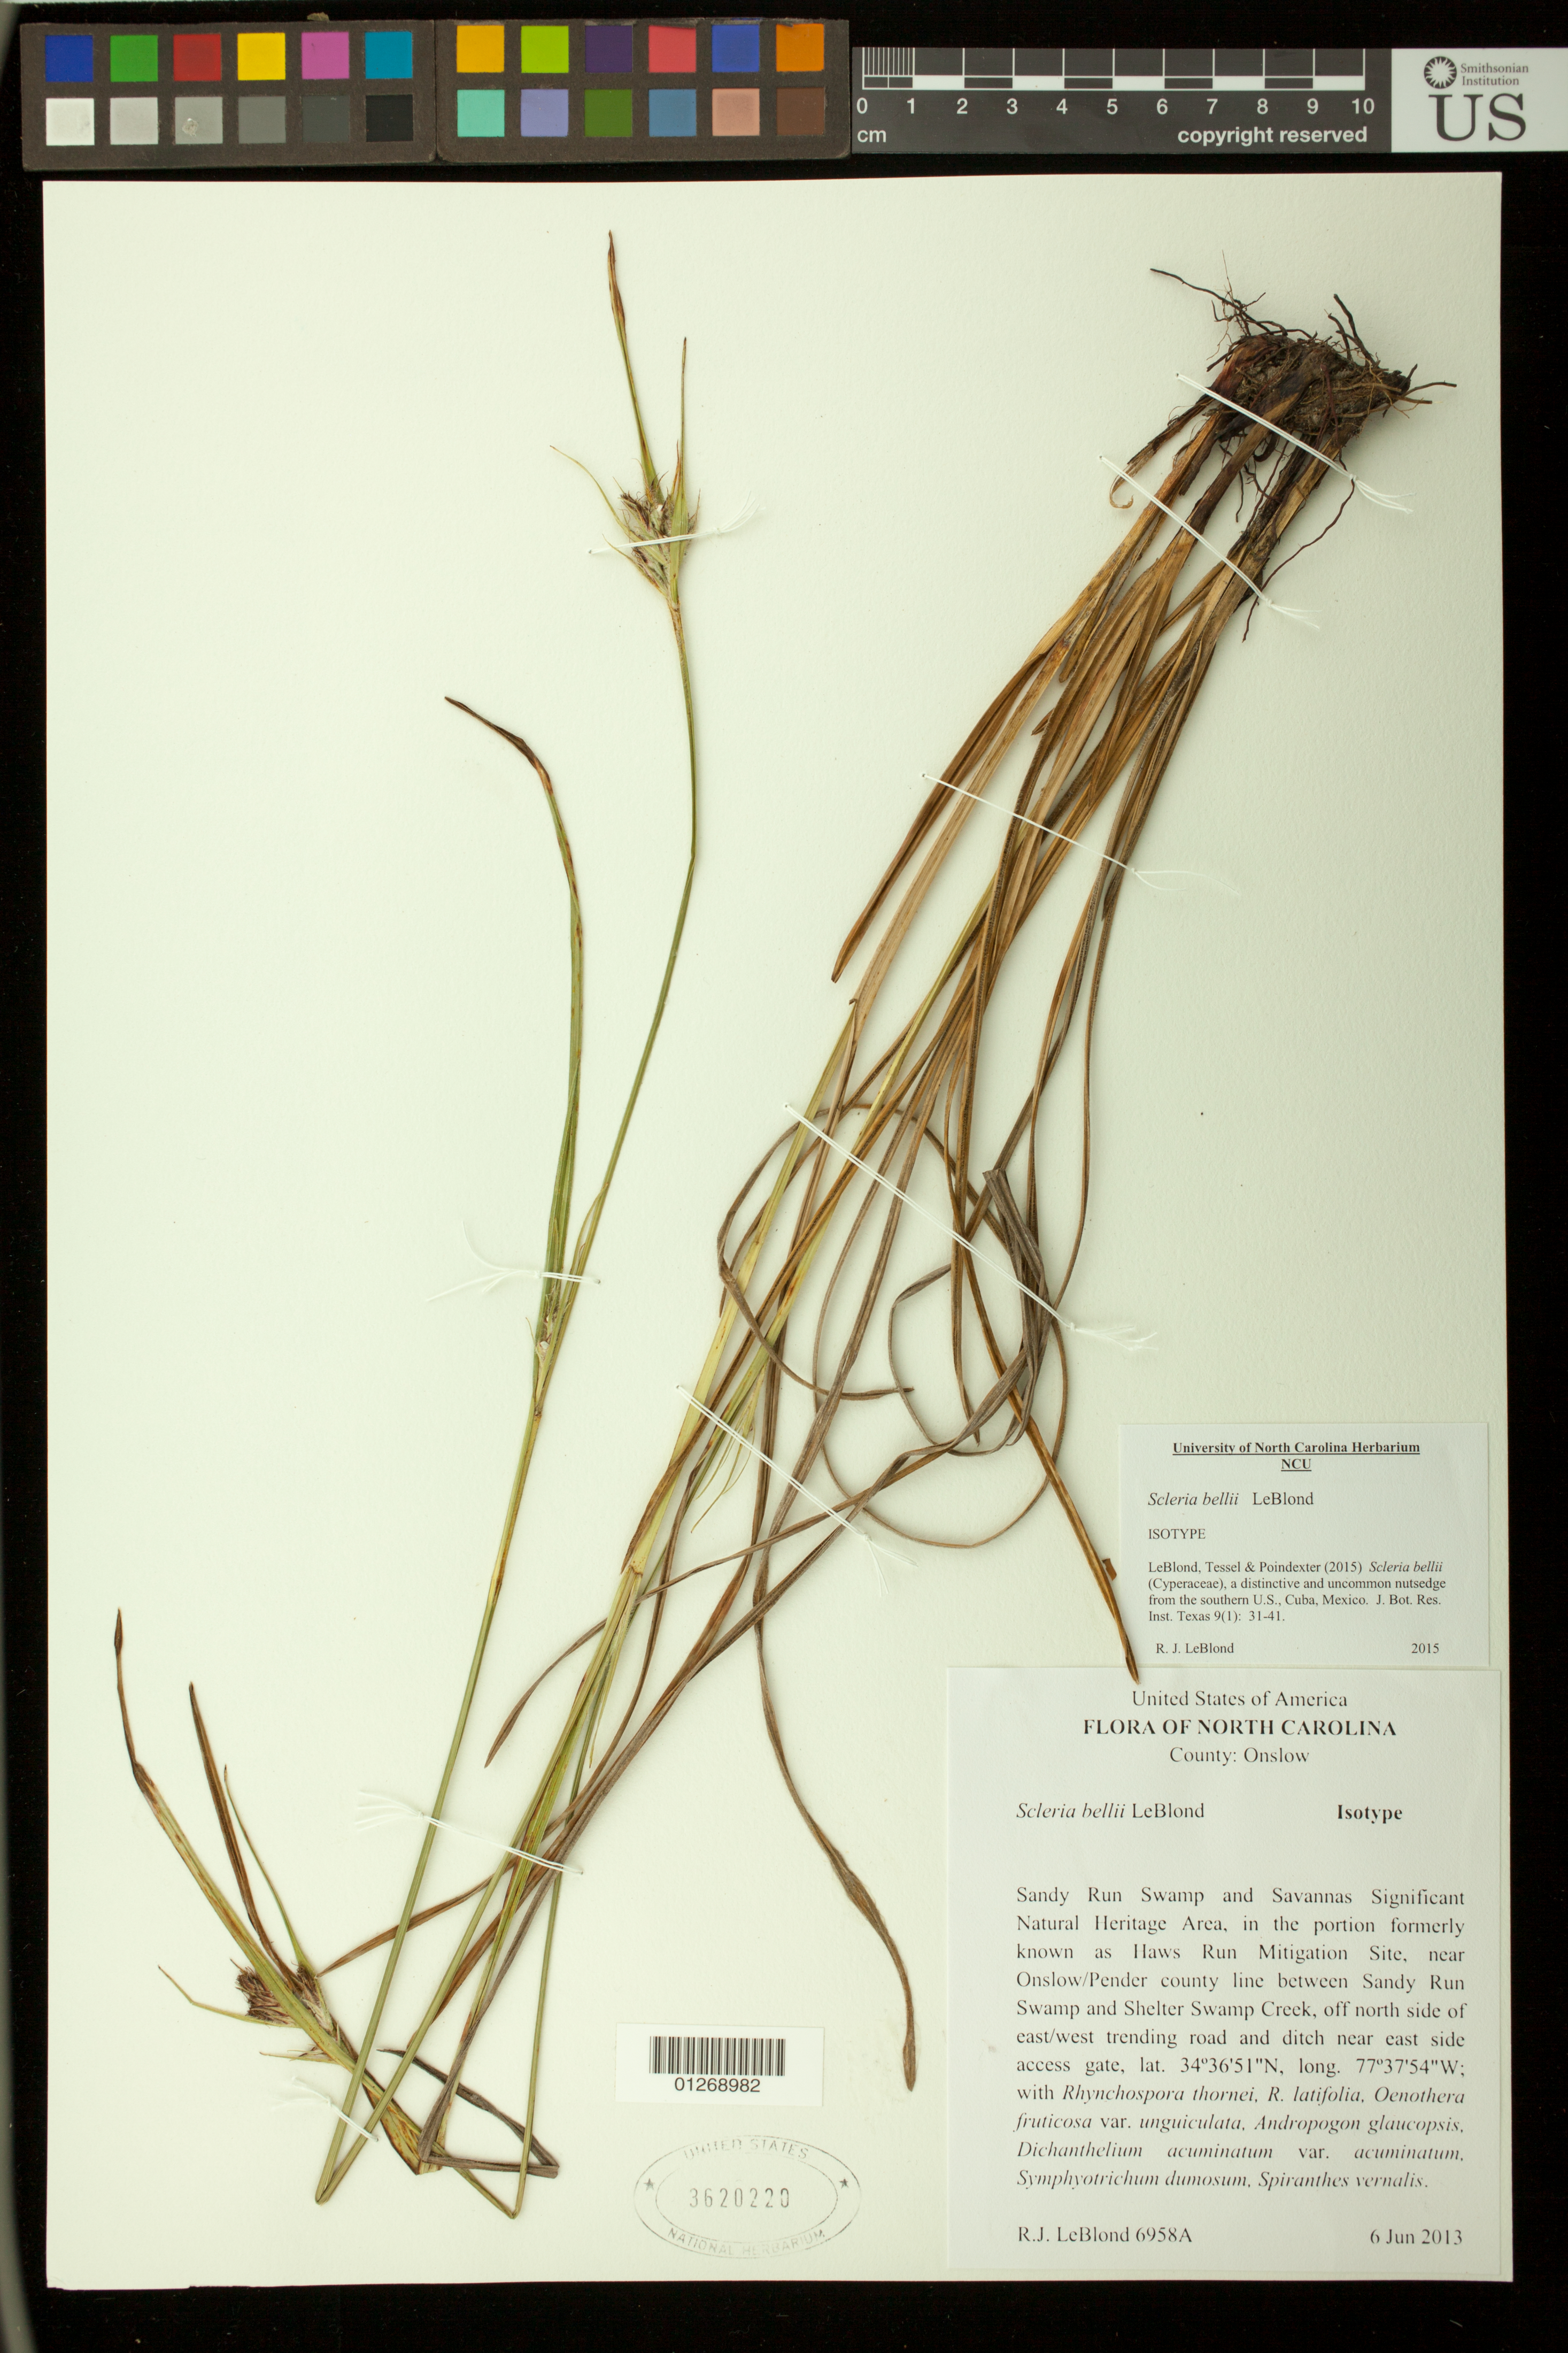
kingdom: Plantae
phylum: Tracheophyta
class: Liliopsida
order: Poales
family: Cyperaceae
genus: Scleria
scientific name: Scleria bellii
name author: LeBlond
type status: Isotype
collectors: R. J. LeBlond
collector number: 6958A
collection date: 2013-06-06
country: United States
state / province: North Carolina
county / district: Onslow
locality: Sandy Run Swamp and Savannas Significant Natural Heritage Area, in the portion formerly known as Haws Run Mitigation Site, near Onslow/Pender county line between Sandy Run Swamp and Shelter Swamp Creek, off north side of east/west trending road and ditch near east side of access gate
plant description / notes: Protologue cites type collection as LeBlond 6958 (no A, B, etc.); duplicates apparently lettered A-E (photo of holotype shows "6958E").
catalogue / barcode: US 3620220